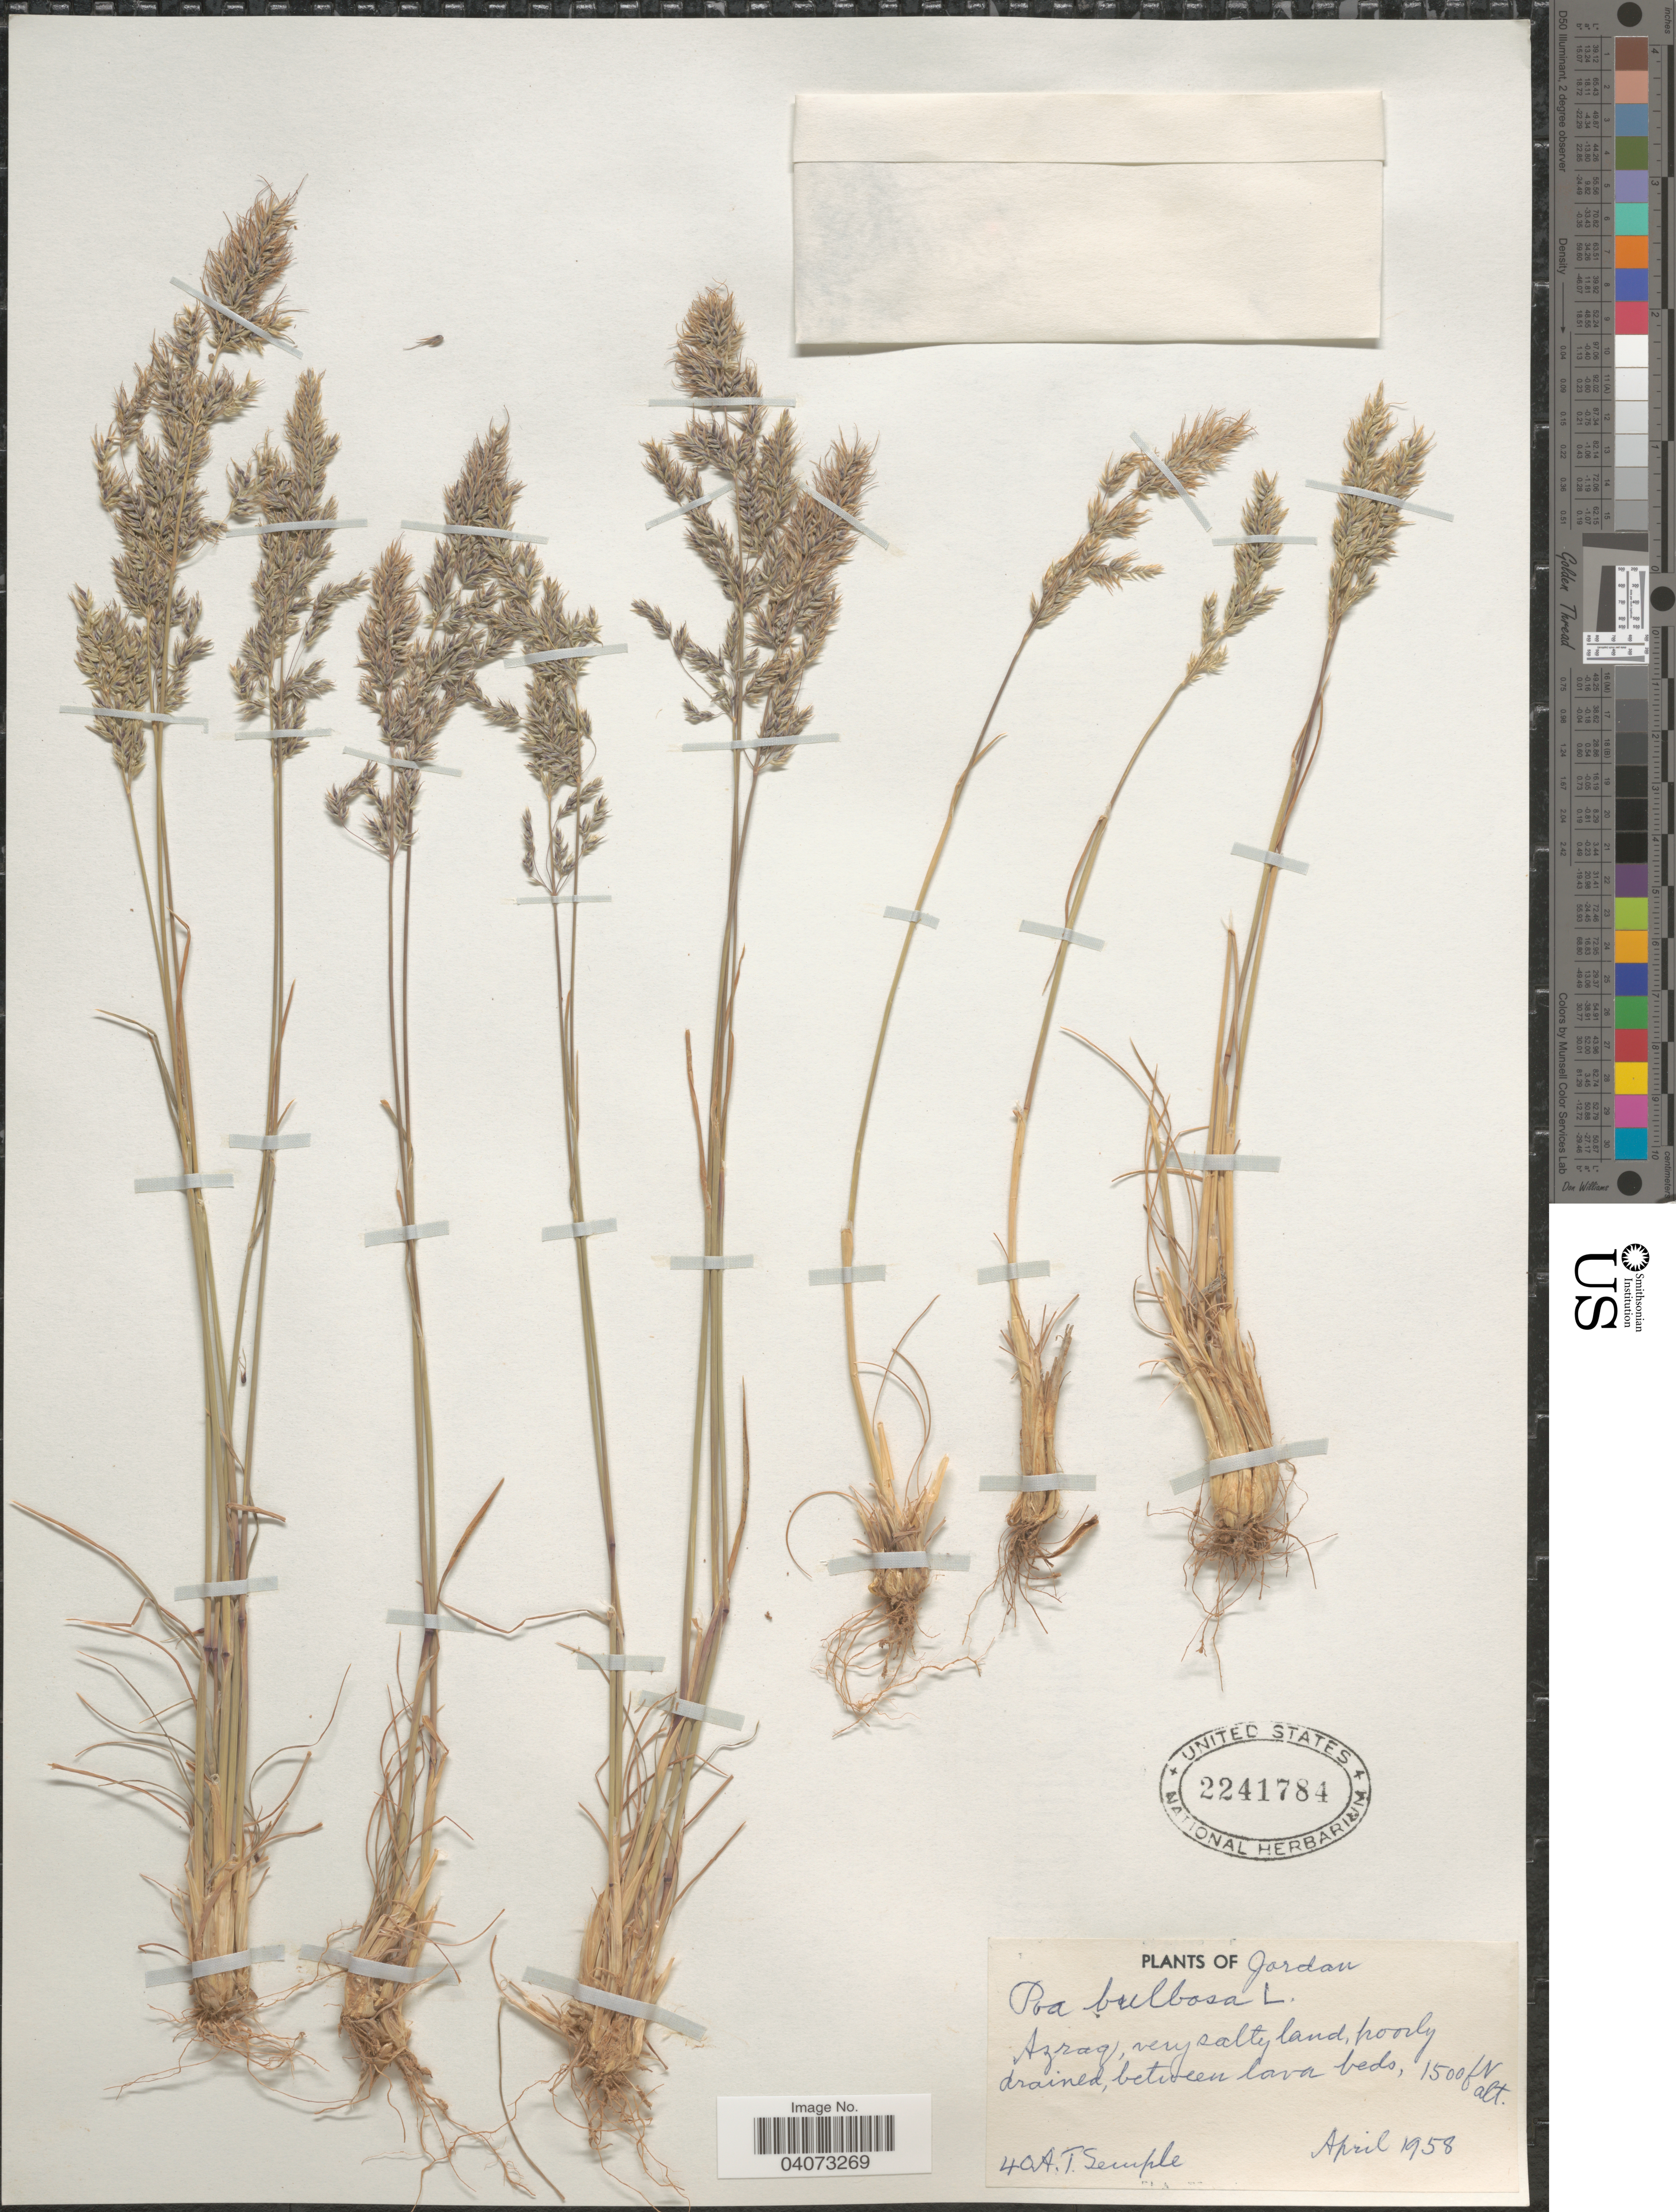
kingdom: Plantae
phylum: Tracheophyta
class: Liliopsida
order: Poales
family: Poaceae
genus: Poa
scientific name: Poa sinaica var. vivipara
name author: Täckh.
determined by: Soreng, Robert J., Research Associate (BOT), Smithsonian Institution - National Museum of Natural History (UNITED STATES)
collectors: A. Semple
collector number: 40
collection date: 1958-04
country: Jordan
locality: Azraq.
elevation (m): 457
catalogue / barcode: US 2241784